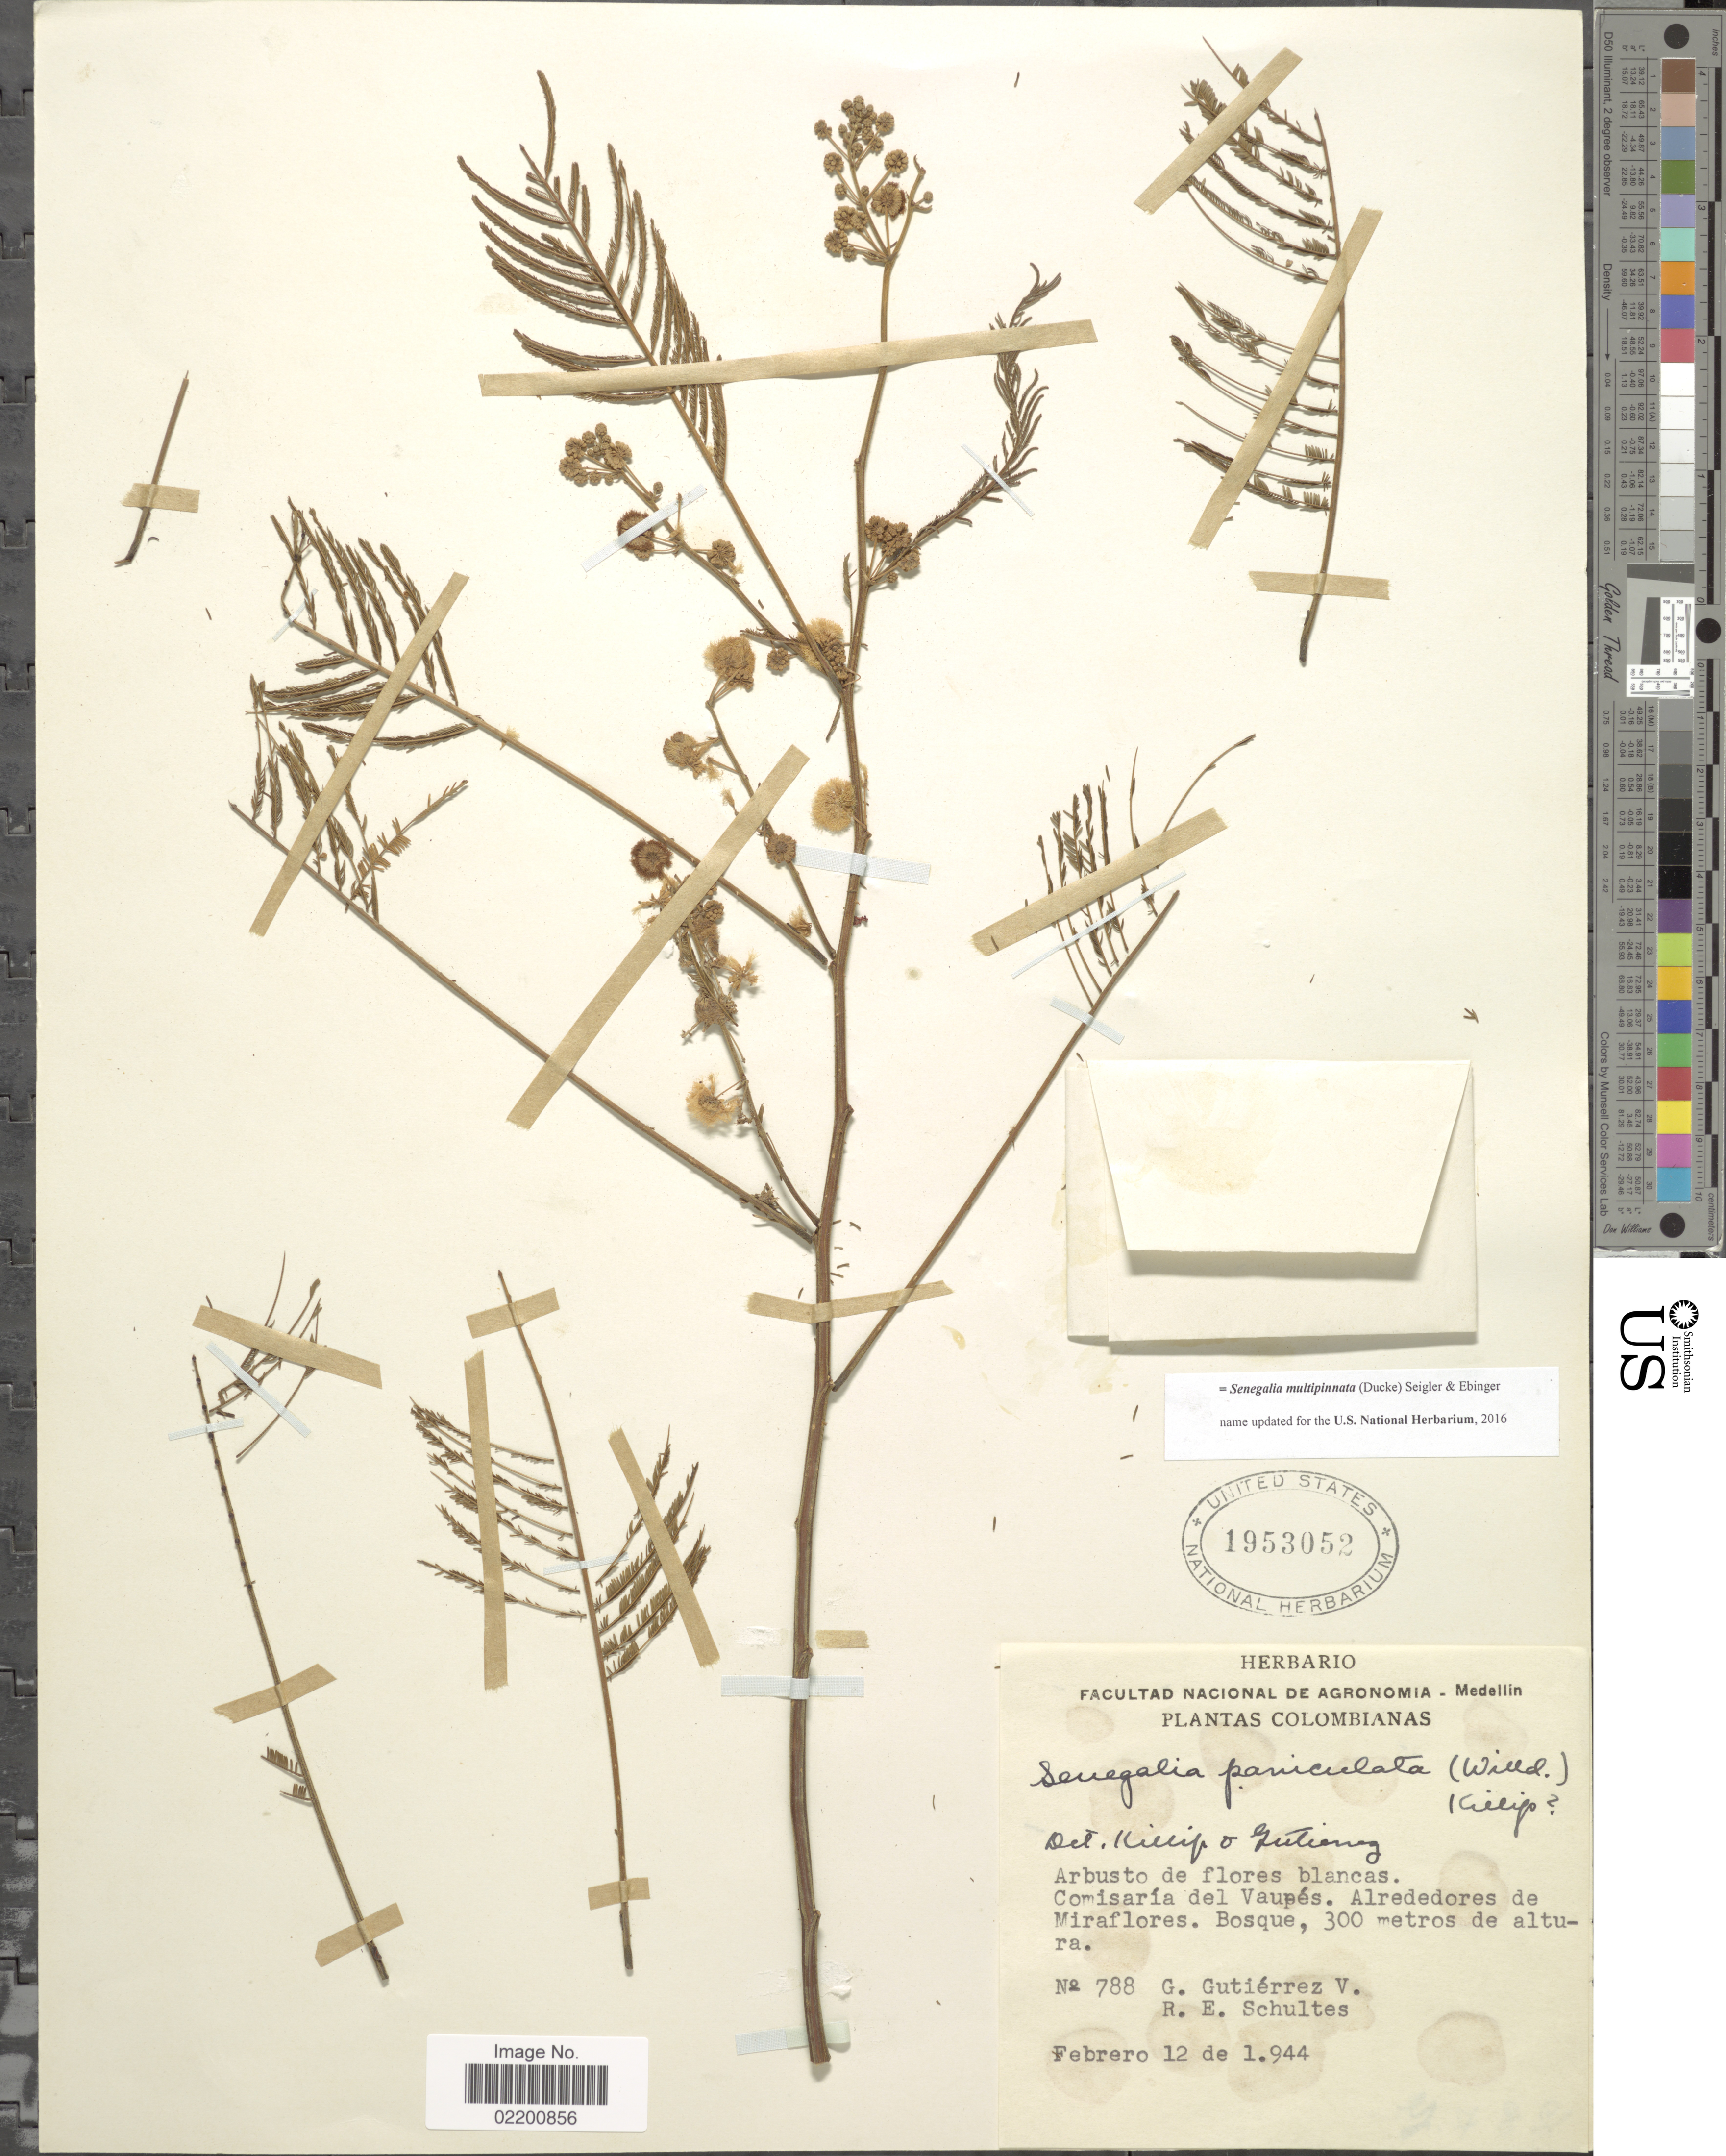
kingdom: Plantae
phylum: Tracheophyta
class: Magnoliopsida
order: Fabales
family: Fabaceae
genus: Senegalia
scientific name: Senegalia multipinnata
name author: (Ducke) Seigler & Ebinger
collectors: G. Gutiérrez V. & R. E. Schultes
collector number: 788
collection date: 1944-02-12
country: Colombia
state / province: Vaupés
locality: Colombianas. Comisaria del Vaupes. Alrededores de Miraflores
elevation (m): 300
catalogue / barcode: US 1953052